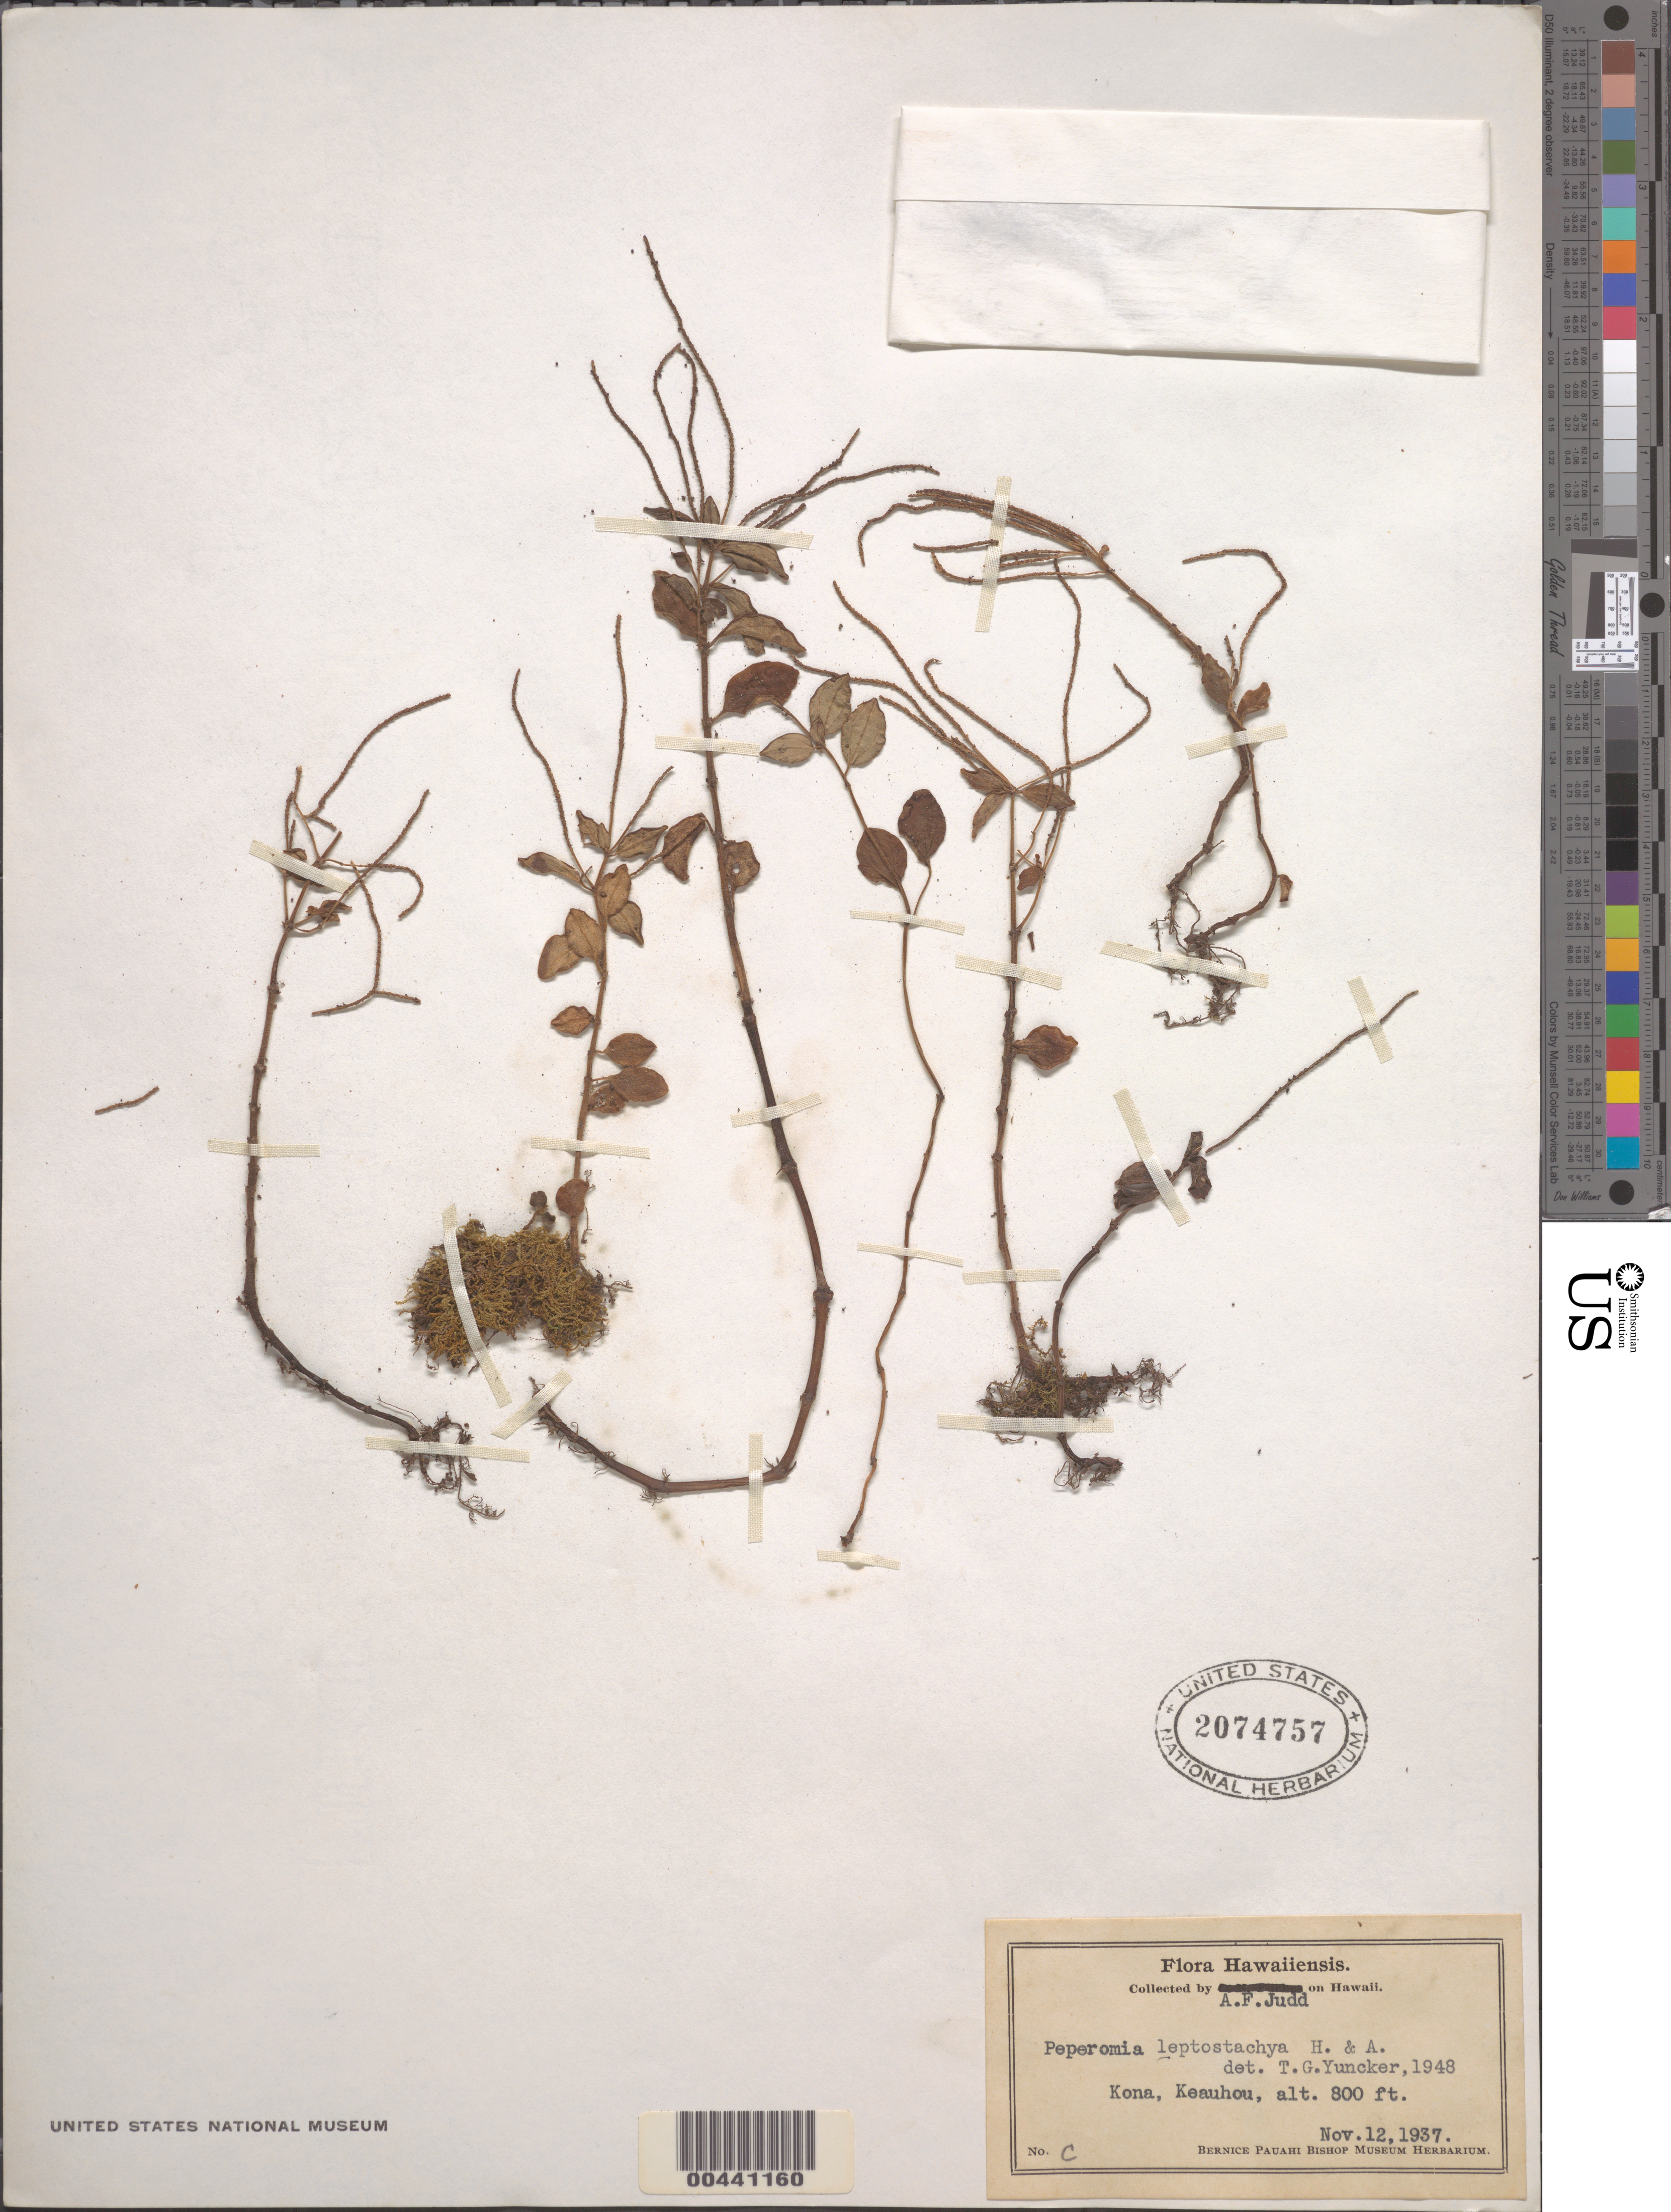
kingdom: Plantae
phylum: Tracheophyta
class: Magnoliopsida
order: Piperales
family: Piperaceae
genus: Peperomia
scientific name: Peperomia leptostachya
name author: Hook. & Arn.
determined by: Yuncker, T. G.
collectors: A. Judd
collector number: c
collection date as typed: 12 Nov 1937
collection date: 1937-11-12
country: United States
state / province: Hawaii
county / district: Hawaii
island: Hawaii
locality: Kona, Keauhou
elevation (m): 244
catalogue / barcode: US 2074757